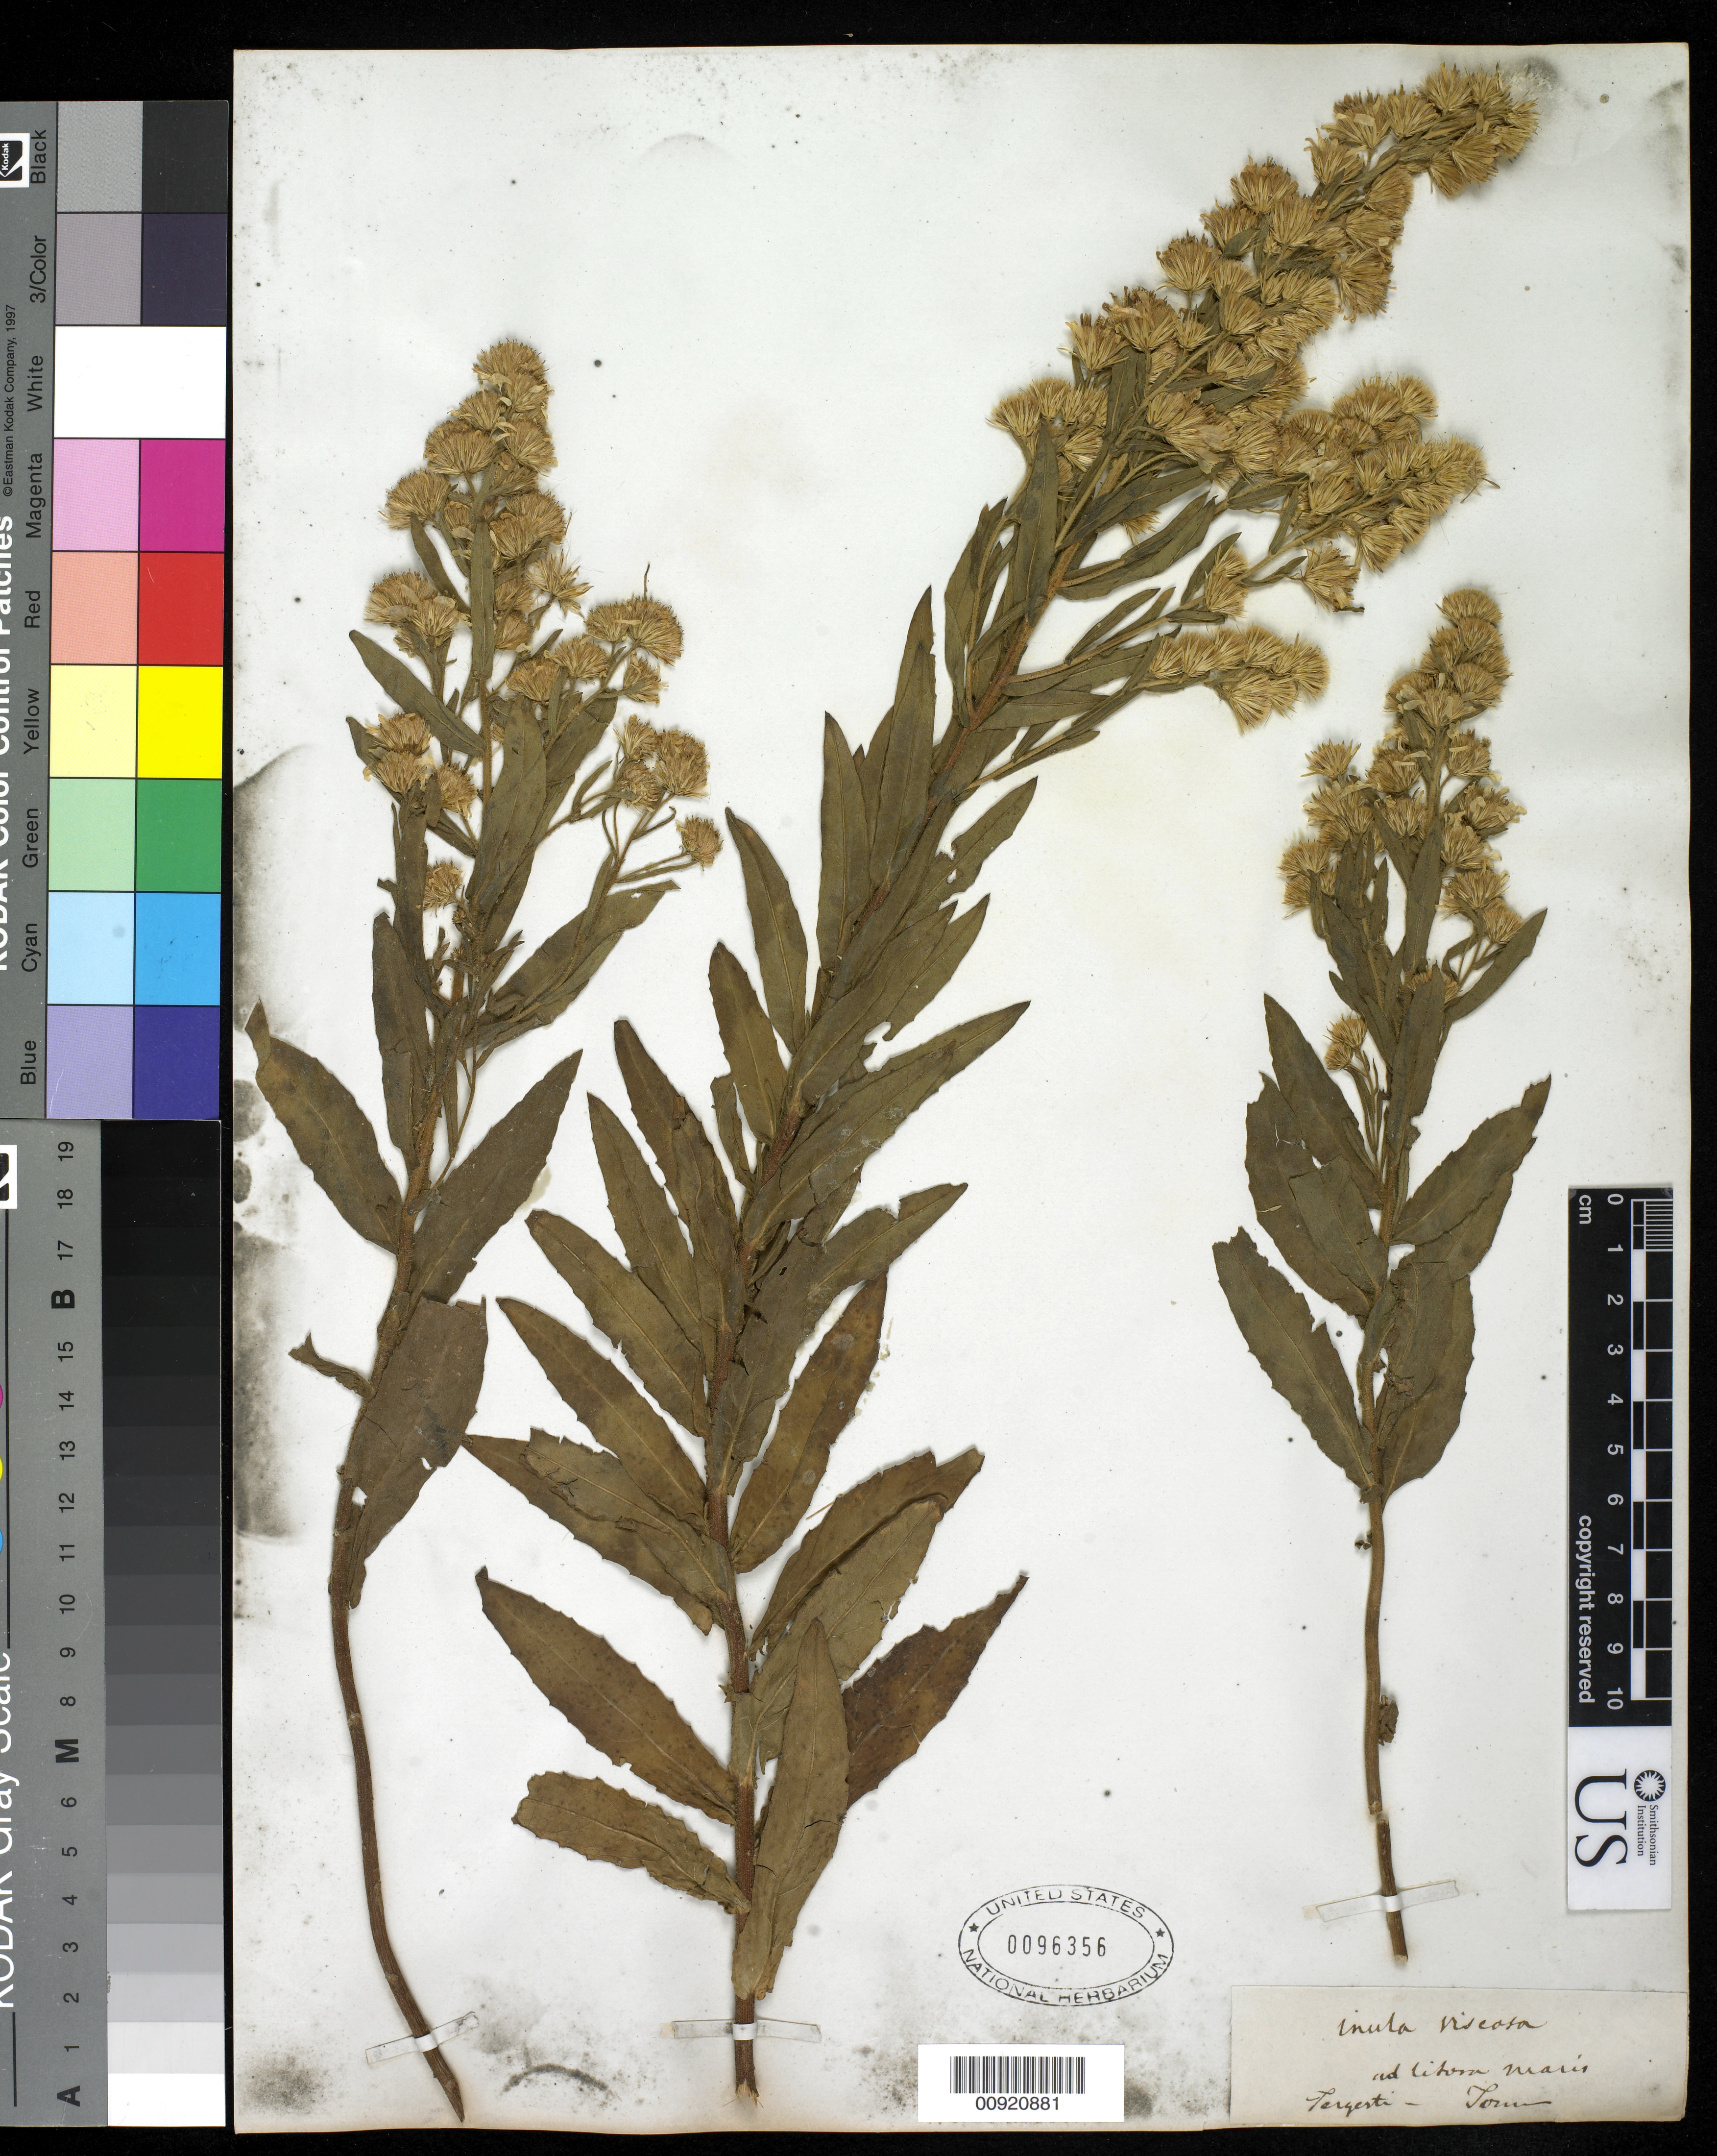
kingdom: Plantae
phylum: Tracheophyta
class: Magnoliopsida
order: Asterales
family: Asteraceae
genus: Pulicaria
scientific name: Pulicaria viscosa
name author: (L.) W.D.J. Koch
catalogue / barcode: US 96356